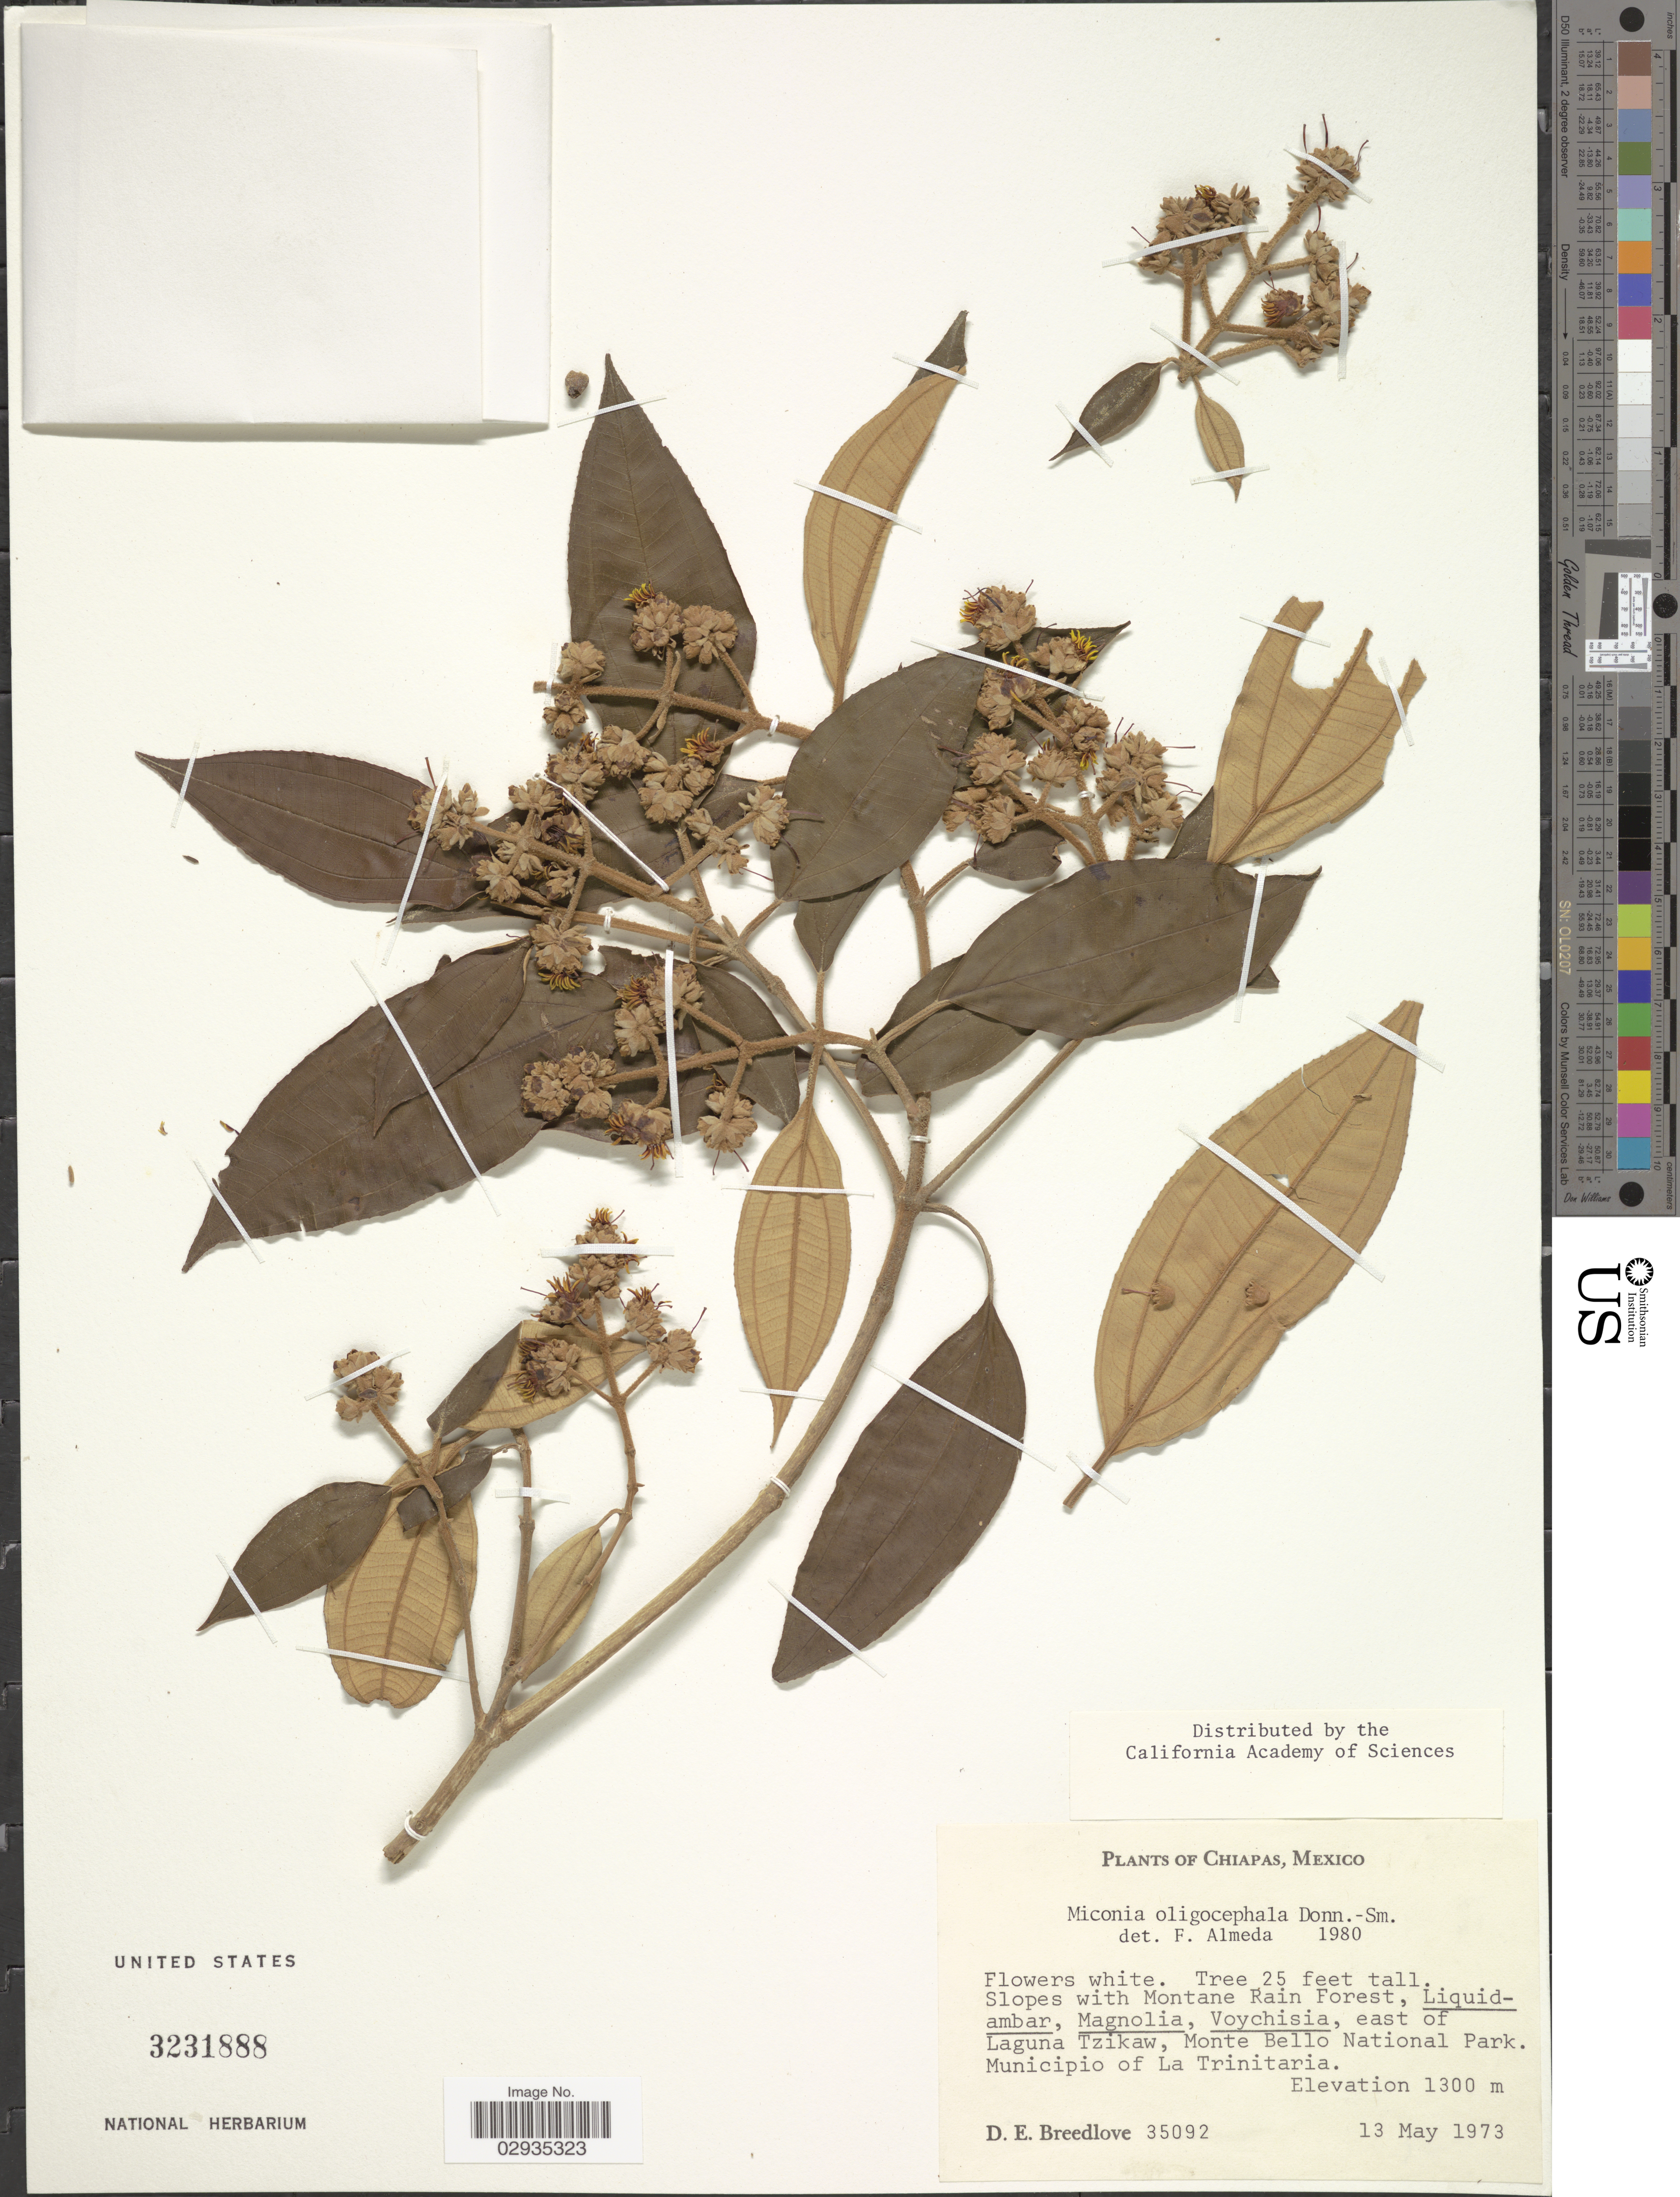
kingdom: Plantae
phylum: Tracheophyta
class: Magnoliopsida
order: Myrtales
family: Melastomataceae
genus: Miconia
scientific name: Miconia oligocephala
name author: Donn. Sm.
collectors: D. E. Breedlove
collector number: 35092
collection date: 1973-05-13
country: Mexico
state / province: Chiapas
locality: East of Laguna Tzikaw, Monte Bello National Park, Municipio of La Trinitaria.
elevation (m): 1300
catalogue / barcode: US 3231888